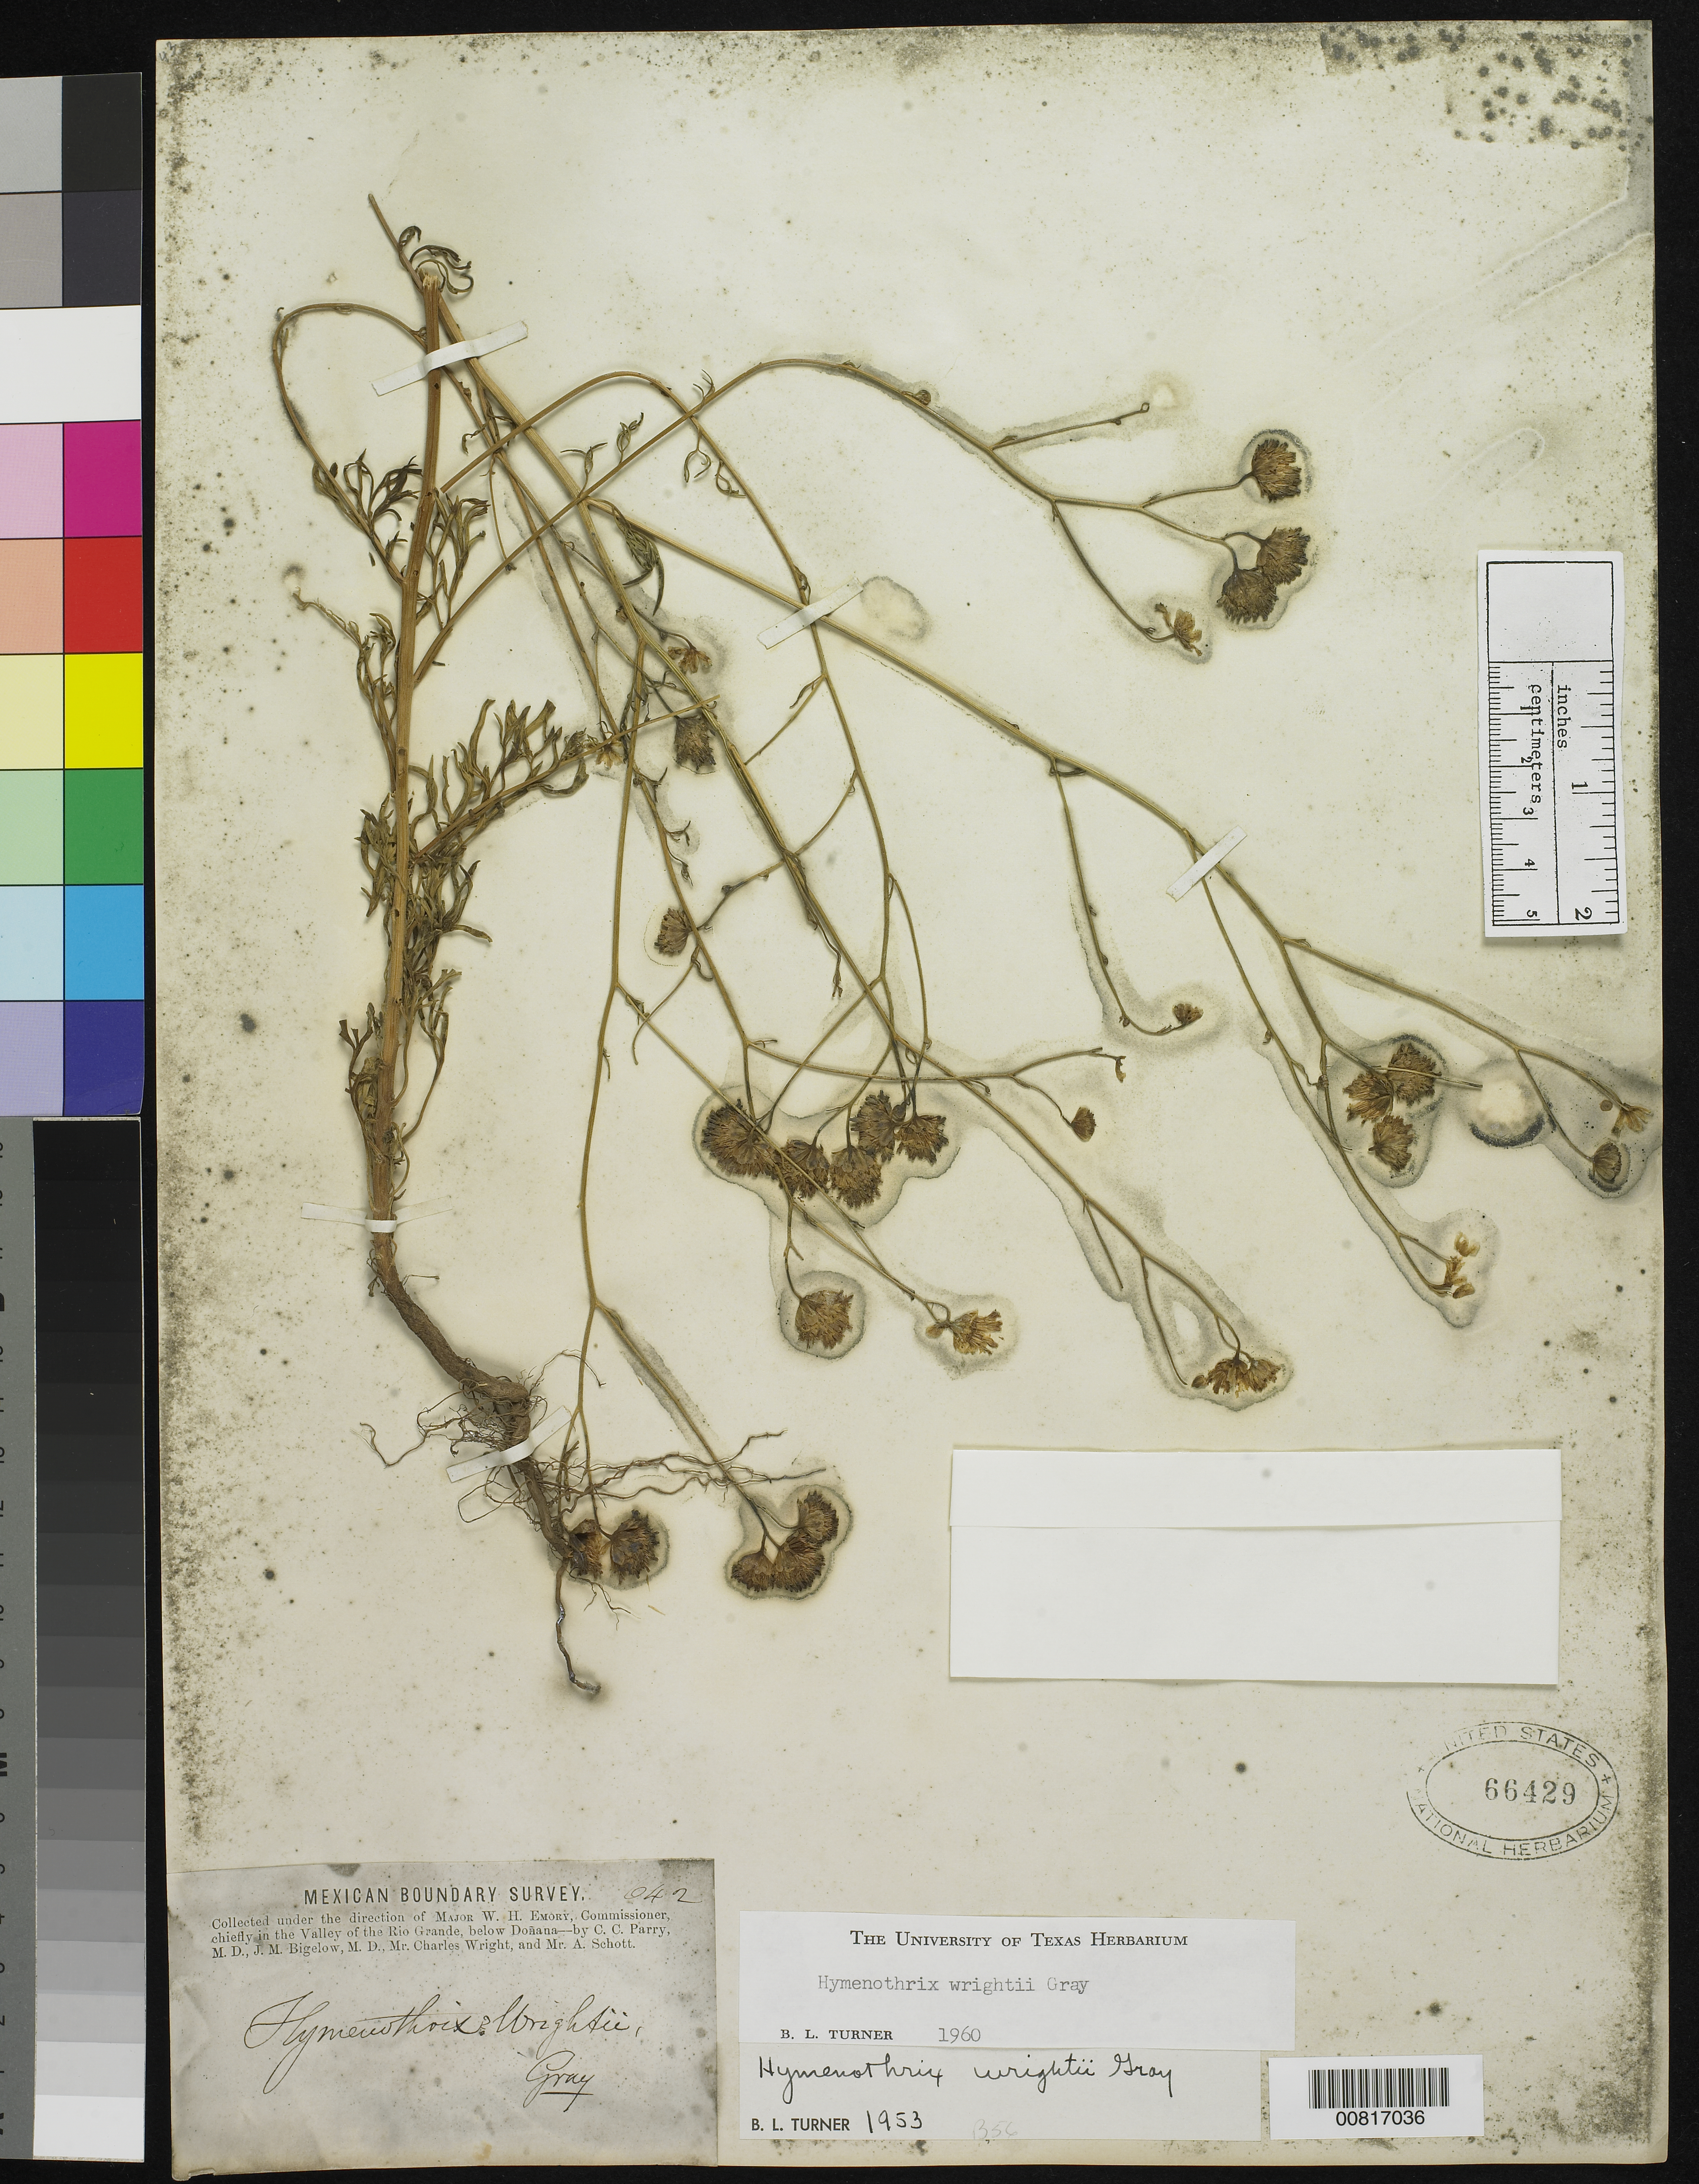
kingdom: Plantae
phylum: Tracheophyta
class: Magnoliopsida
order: Asterales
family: Asteraceae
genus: Hymenothrix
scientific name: Hymenothrix wrightii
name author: A. Gray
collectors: C. C. Parry, J. M. Bigelow, C. Wright & A. C. V. Schott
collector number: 642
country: United States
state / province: New Mexico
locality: Valley of the Rio Grande, below Doñana, New Mexico.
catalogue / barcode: US 66429